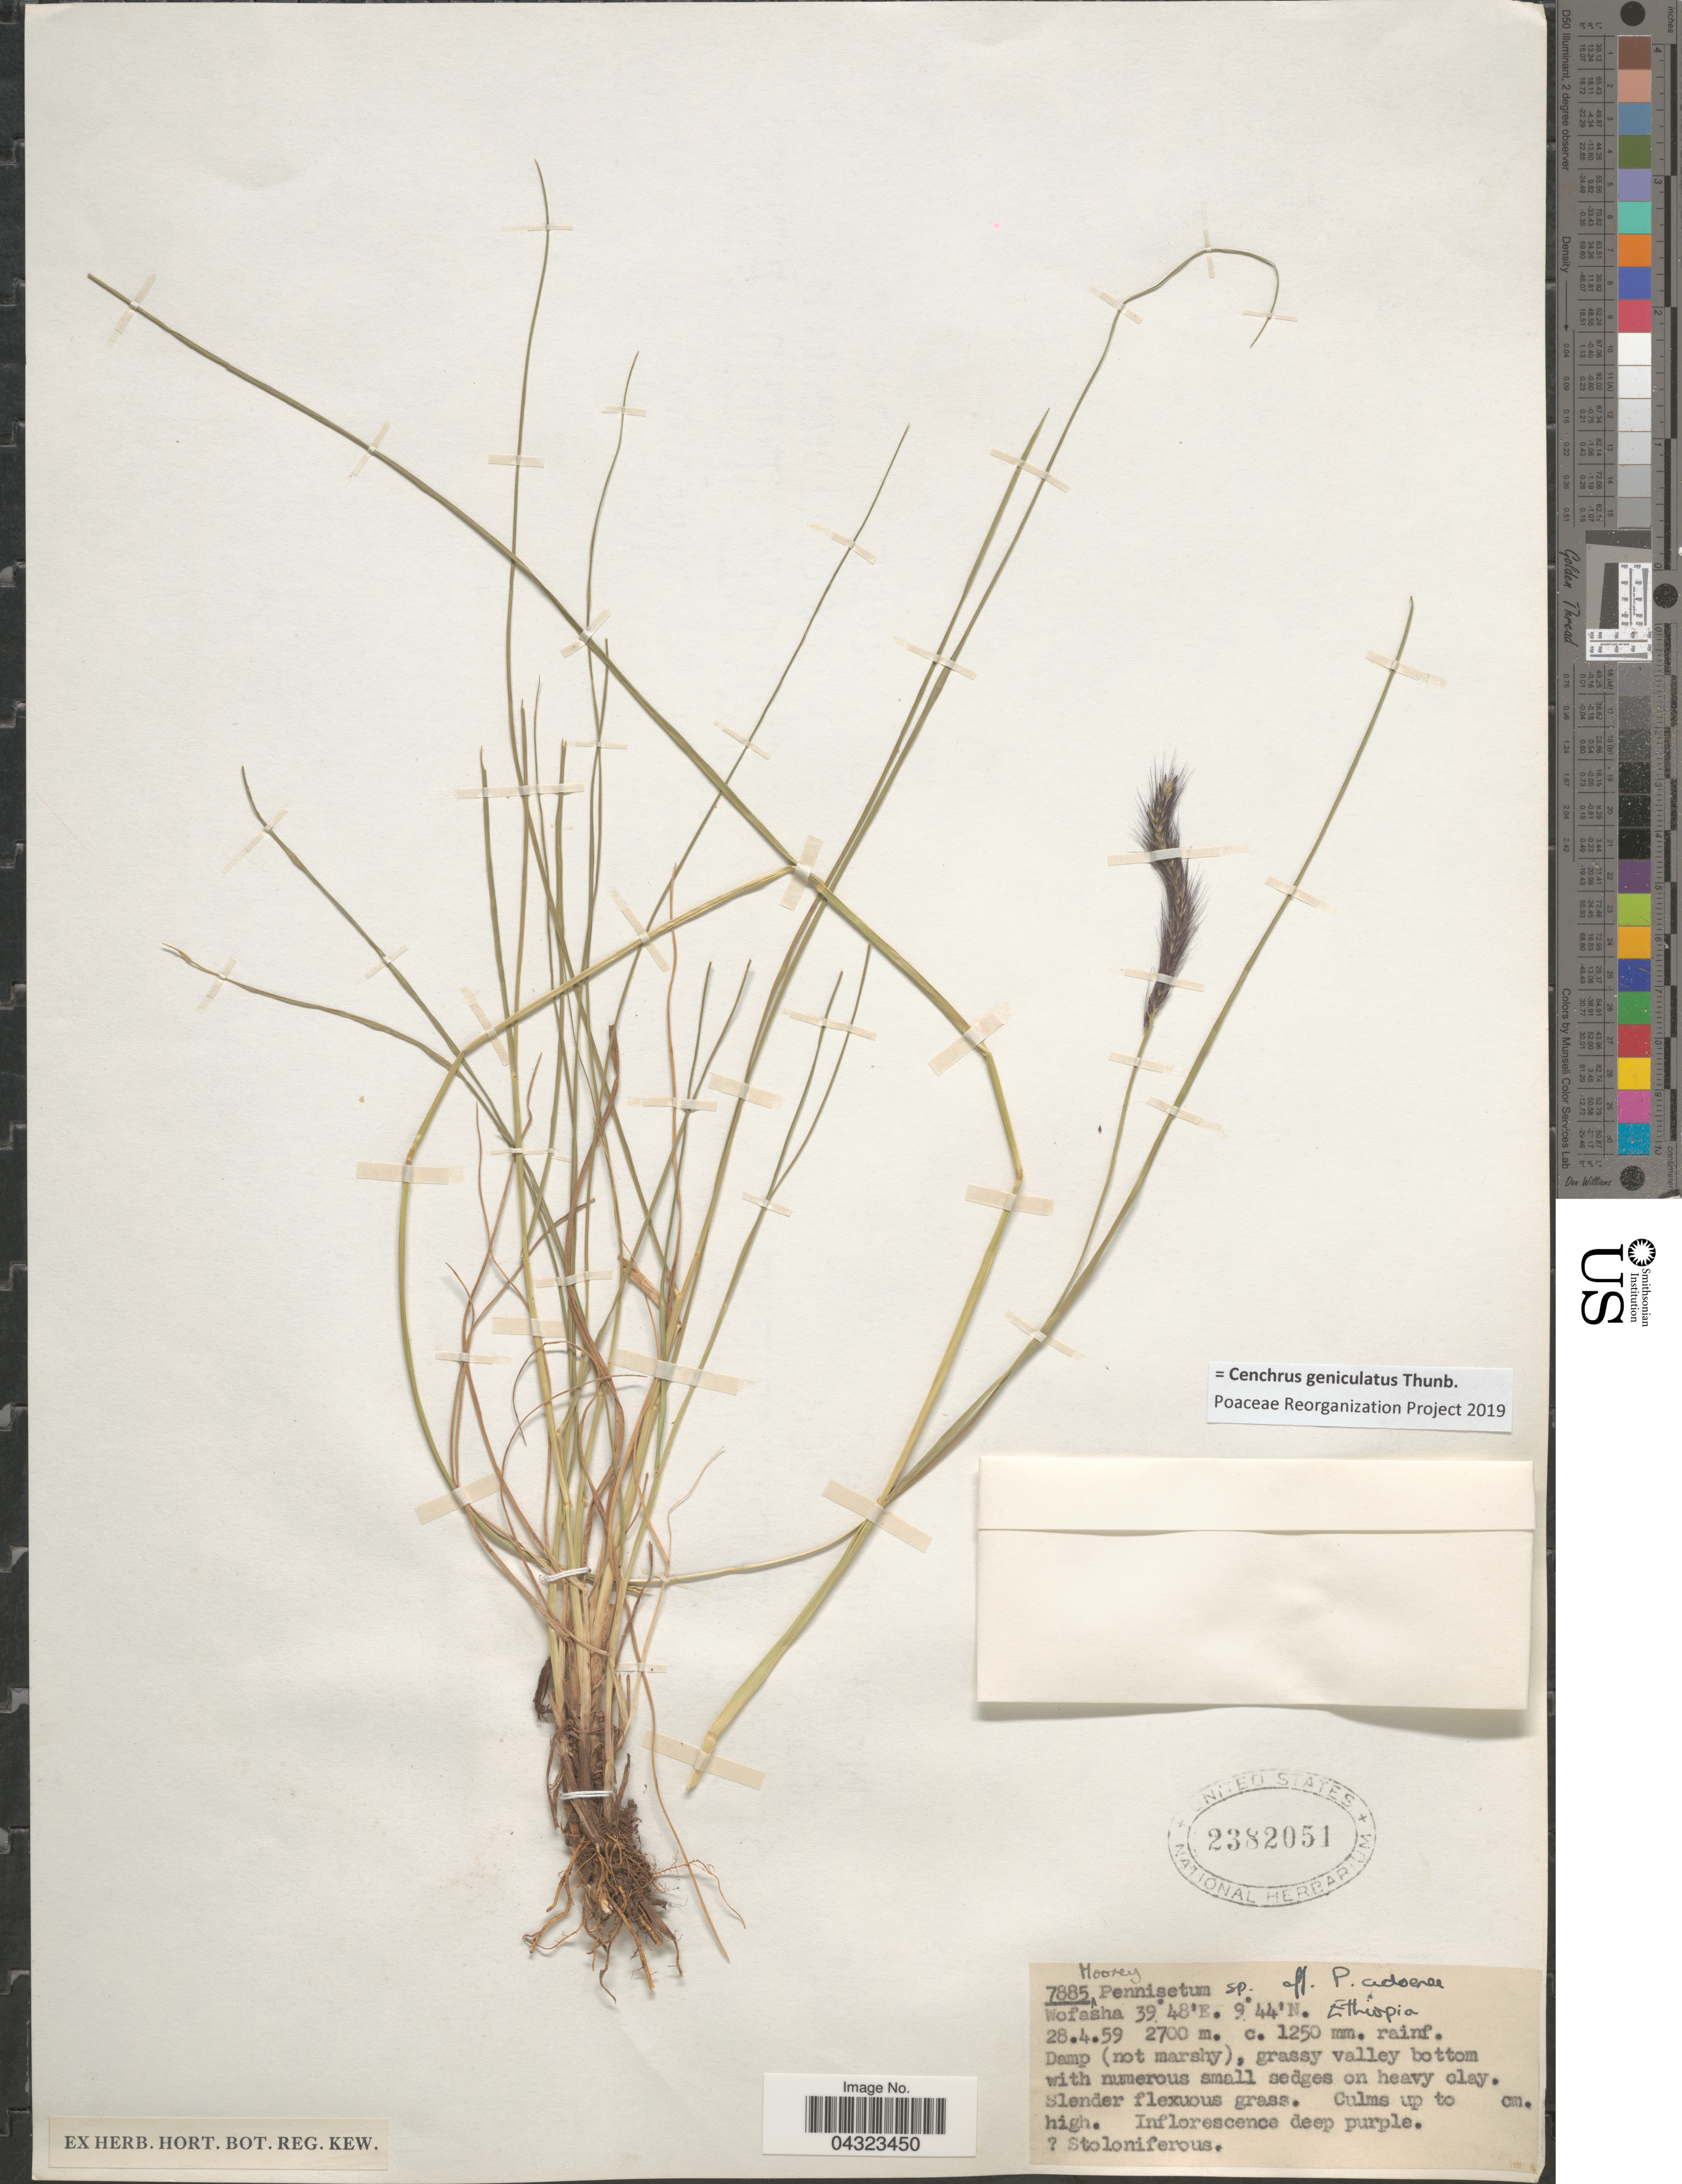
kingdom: Plantae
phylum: Tracheophyta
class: Liliopsida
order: Poales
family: Poaceae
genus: Cenchrus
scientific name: Cenchrus geniculatus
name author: Thunb.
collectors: Mooney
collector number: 7885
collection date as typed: Transcribed d/m/y: 28/4/59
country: Ethiopia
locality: Wofasha.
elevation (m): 2700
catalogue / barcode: US 2382051